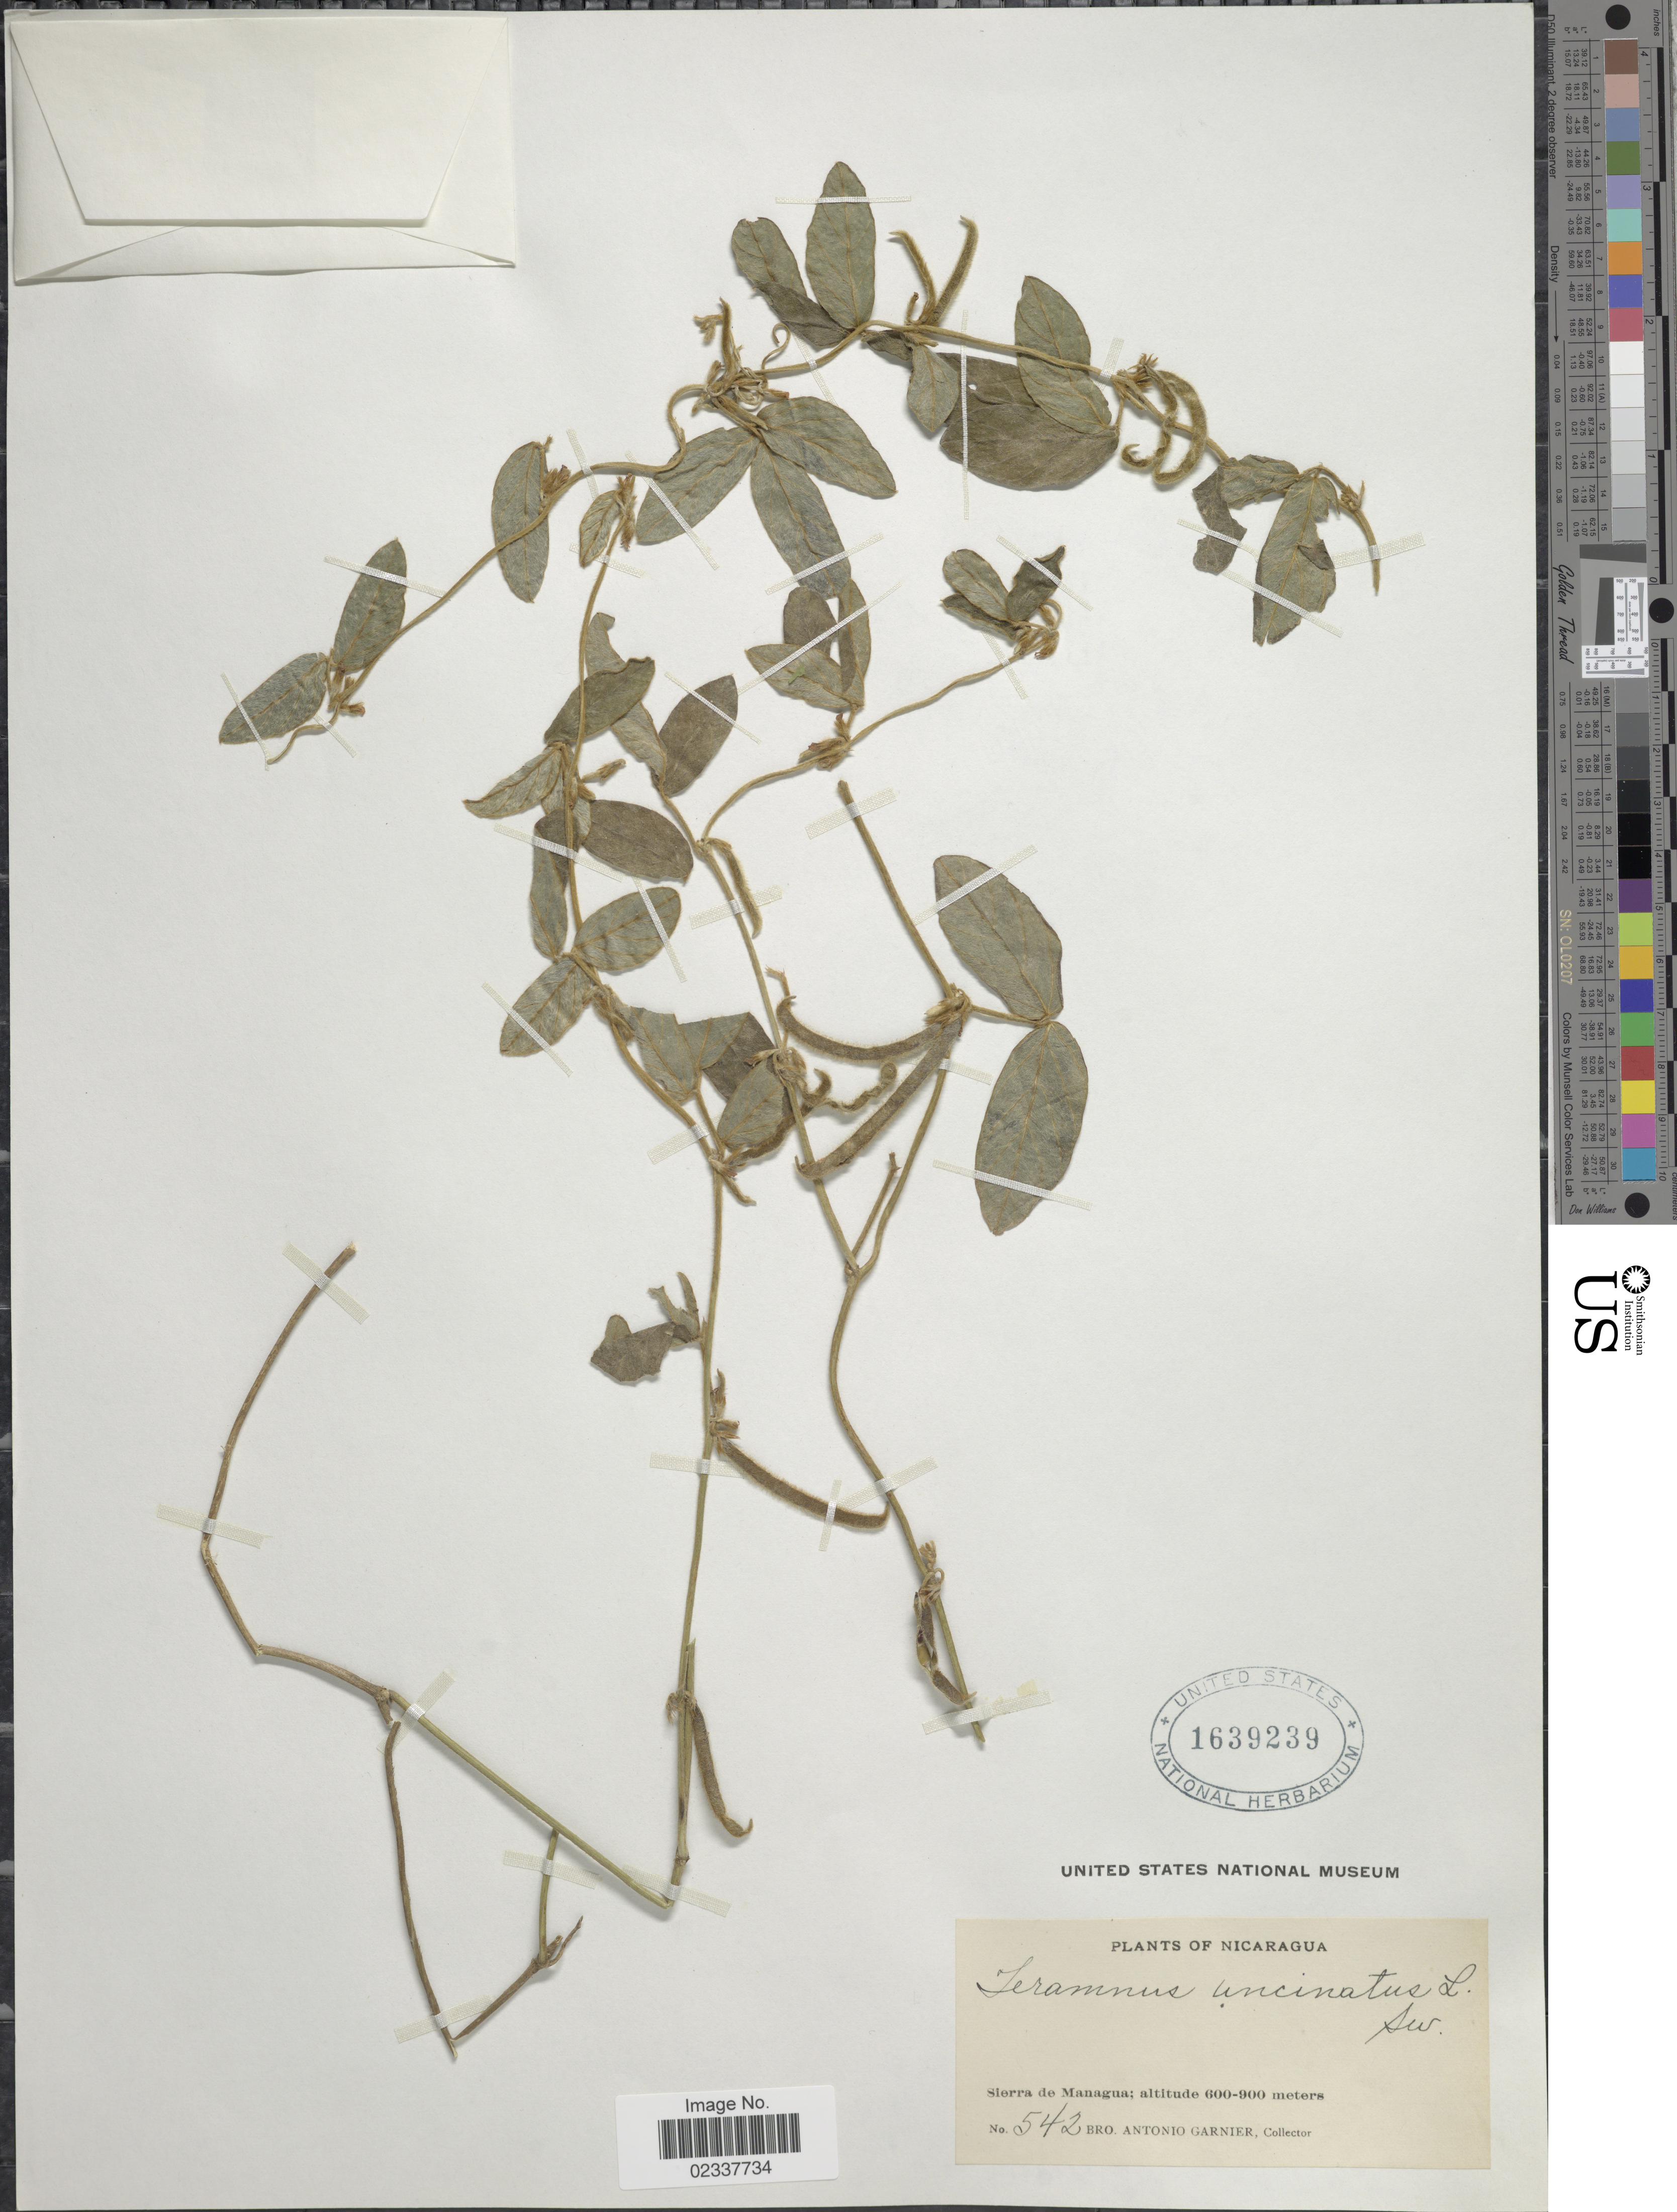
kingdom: Plantae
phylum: Tracheophyta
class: Magnoliopsida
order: Fabales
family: Fabaceae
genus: Teramnus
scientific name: Teramnus uncinatus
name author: (L.) Sw.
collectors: Bro. A. Garnier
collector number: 542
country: Nicaragua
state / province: Managua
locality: Sierra de Managua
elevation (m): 600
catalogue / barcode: US 1639239